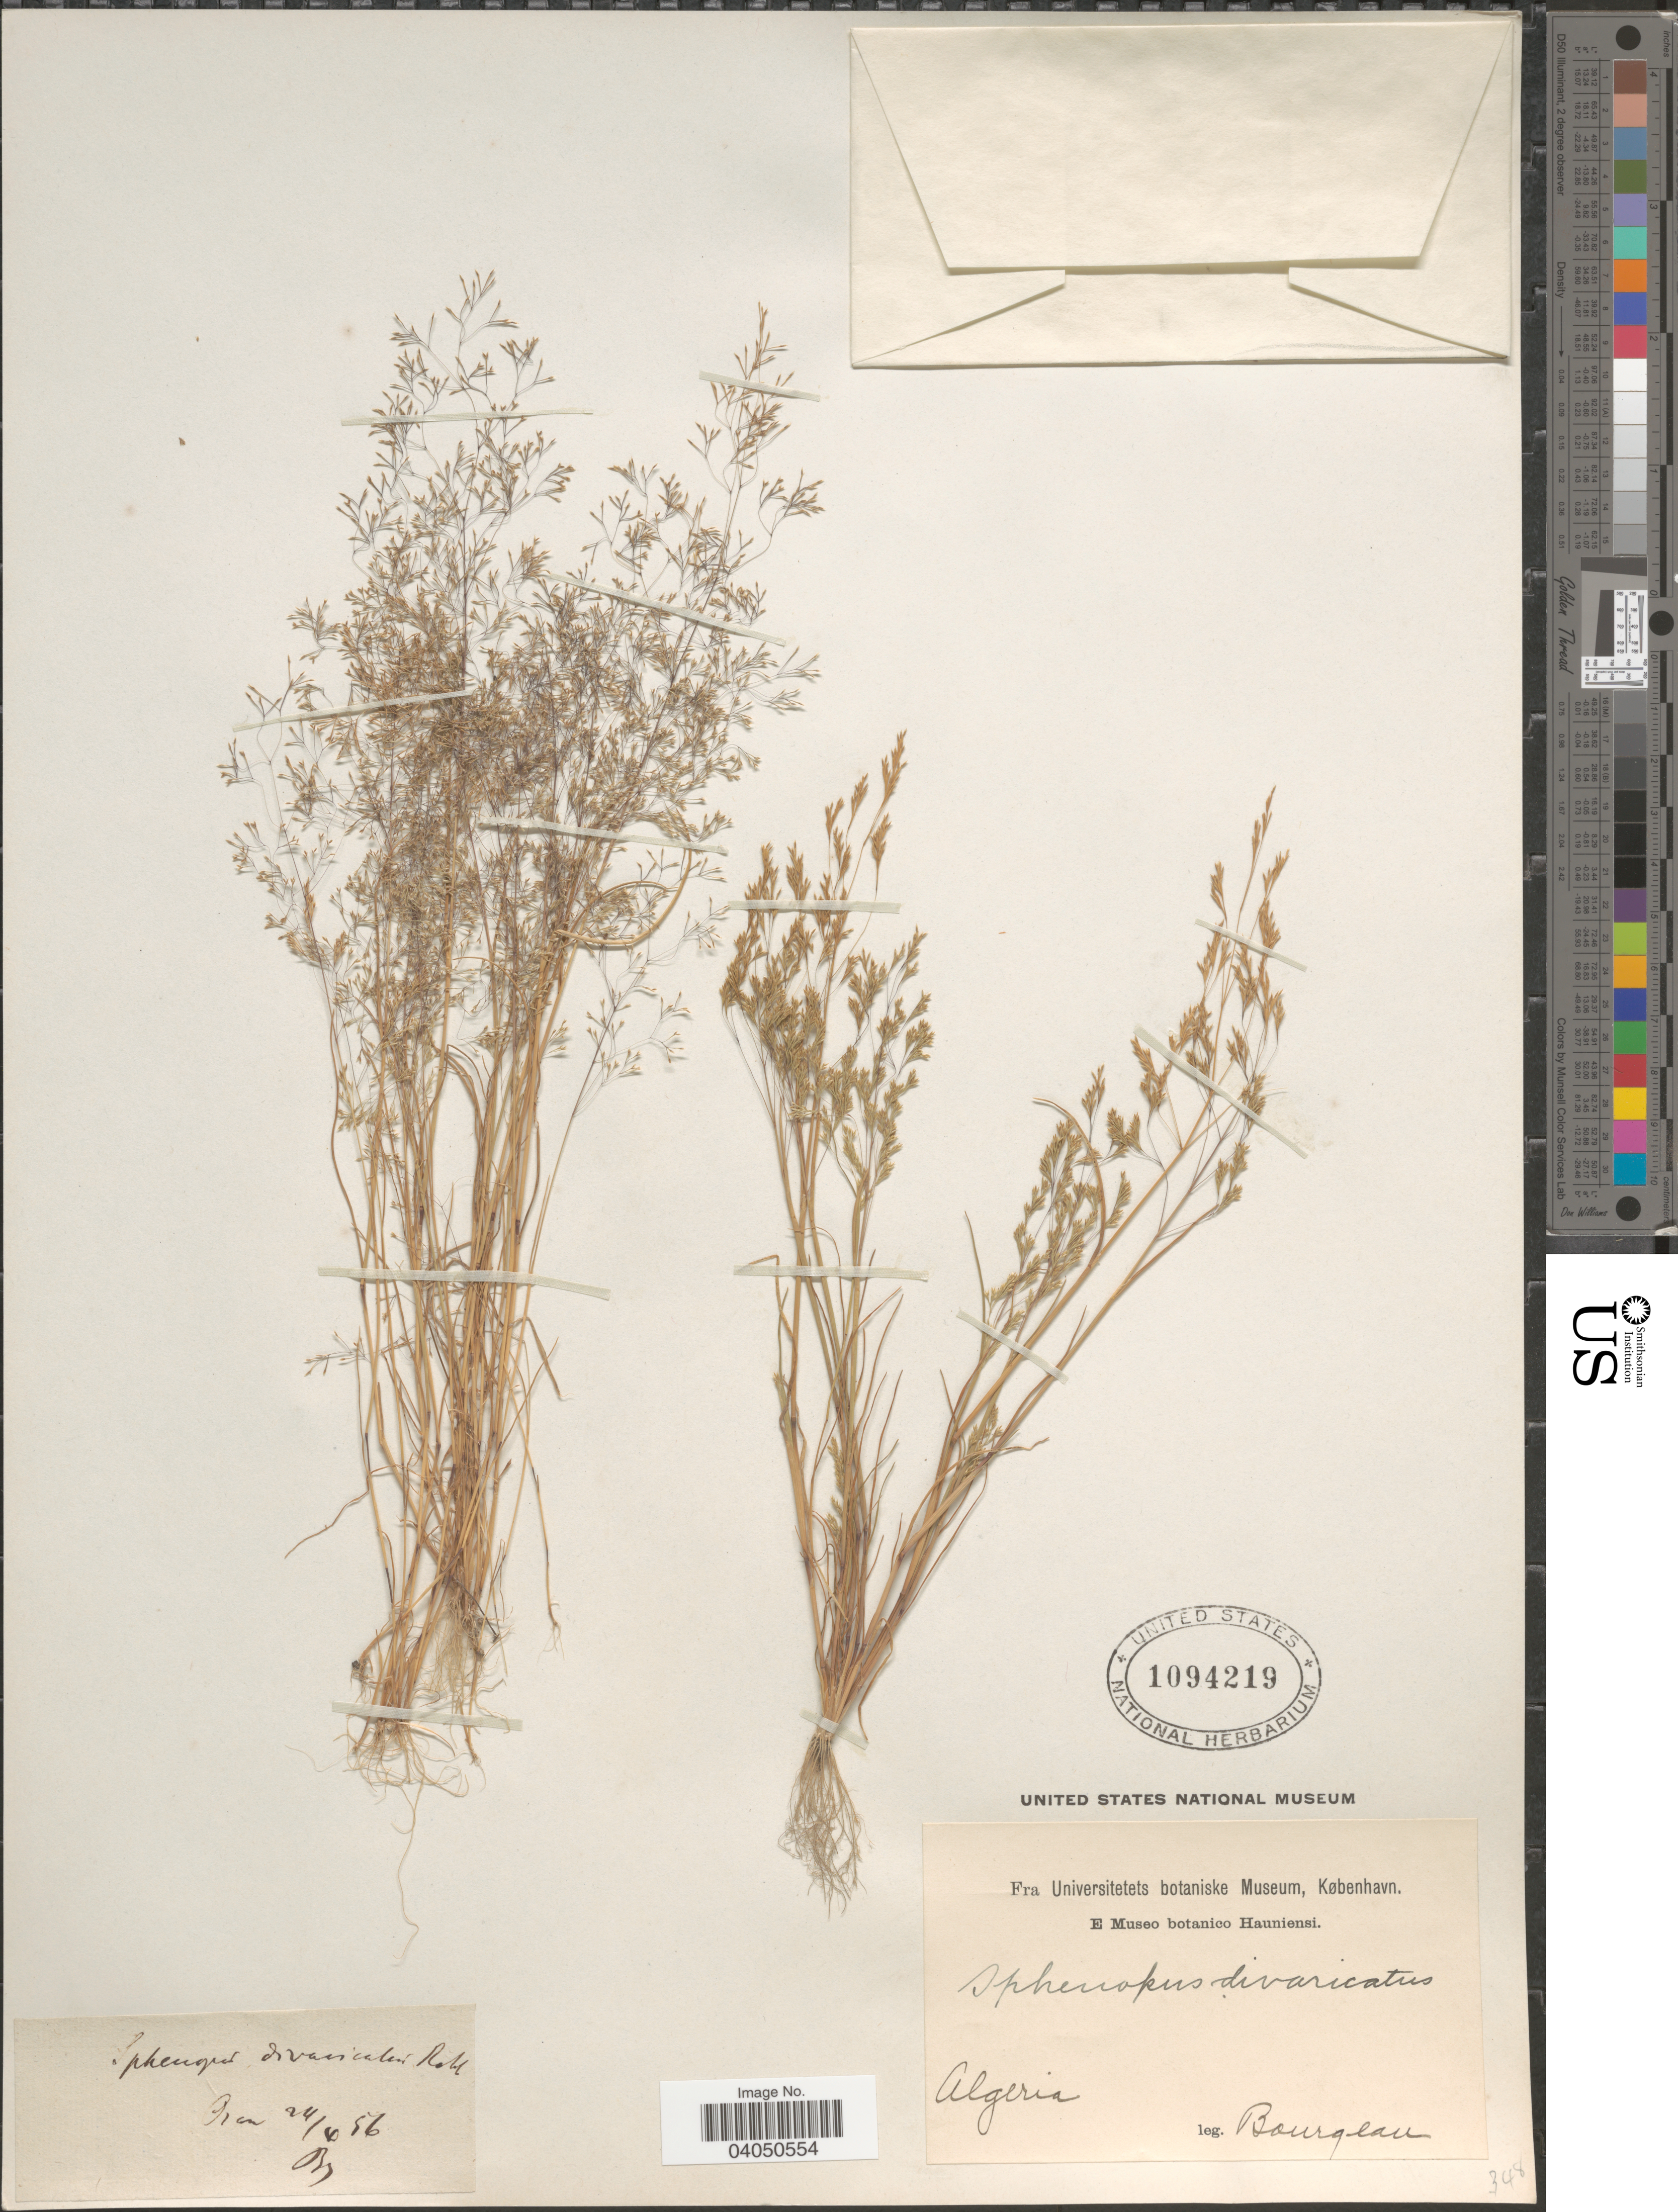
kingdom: Plantae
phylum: Tracheophyta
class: Liliopsida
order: Poales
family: Poaceae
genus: Sphenopus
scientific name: Sphenopus divaricatus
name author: (Gouan) Rchb.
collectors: -. Bourgeau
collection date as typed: Transcribed d/m/y: 24/4/56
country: Algeria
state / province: Oran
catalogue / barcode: US 1094219